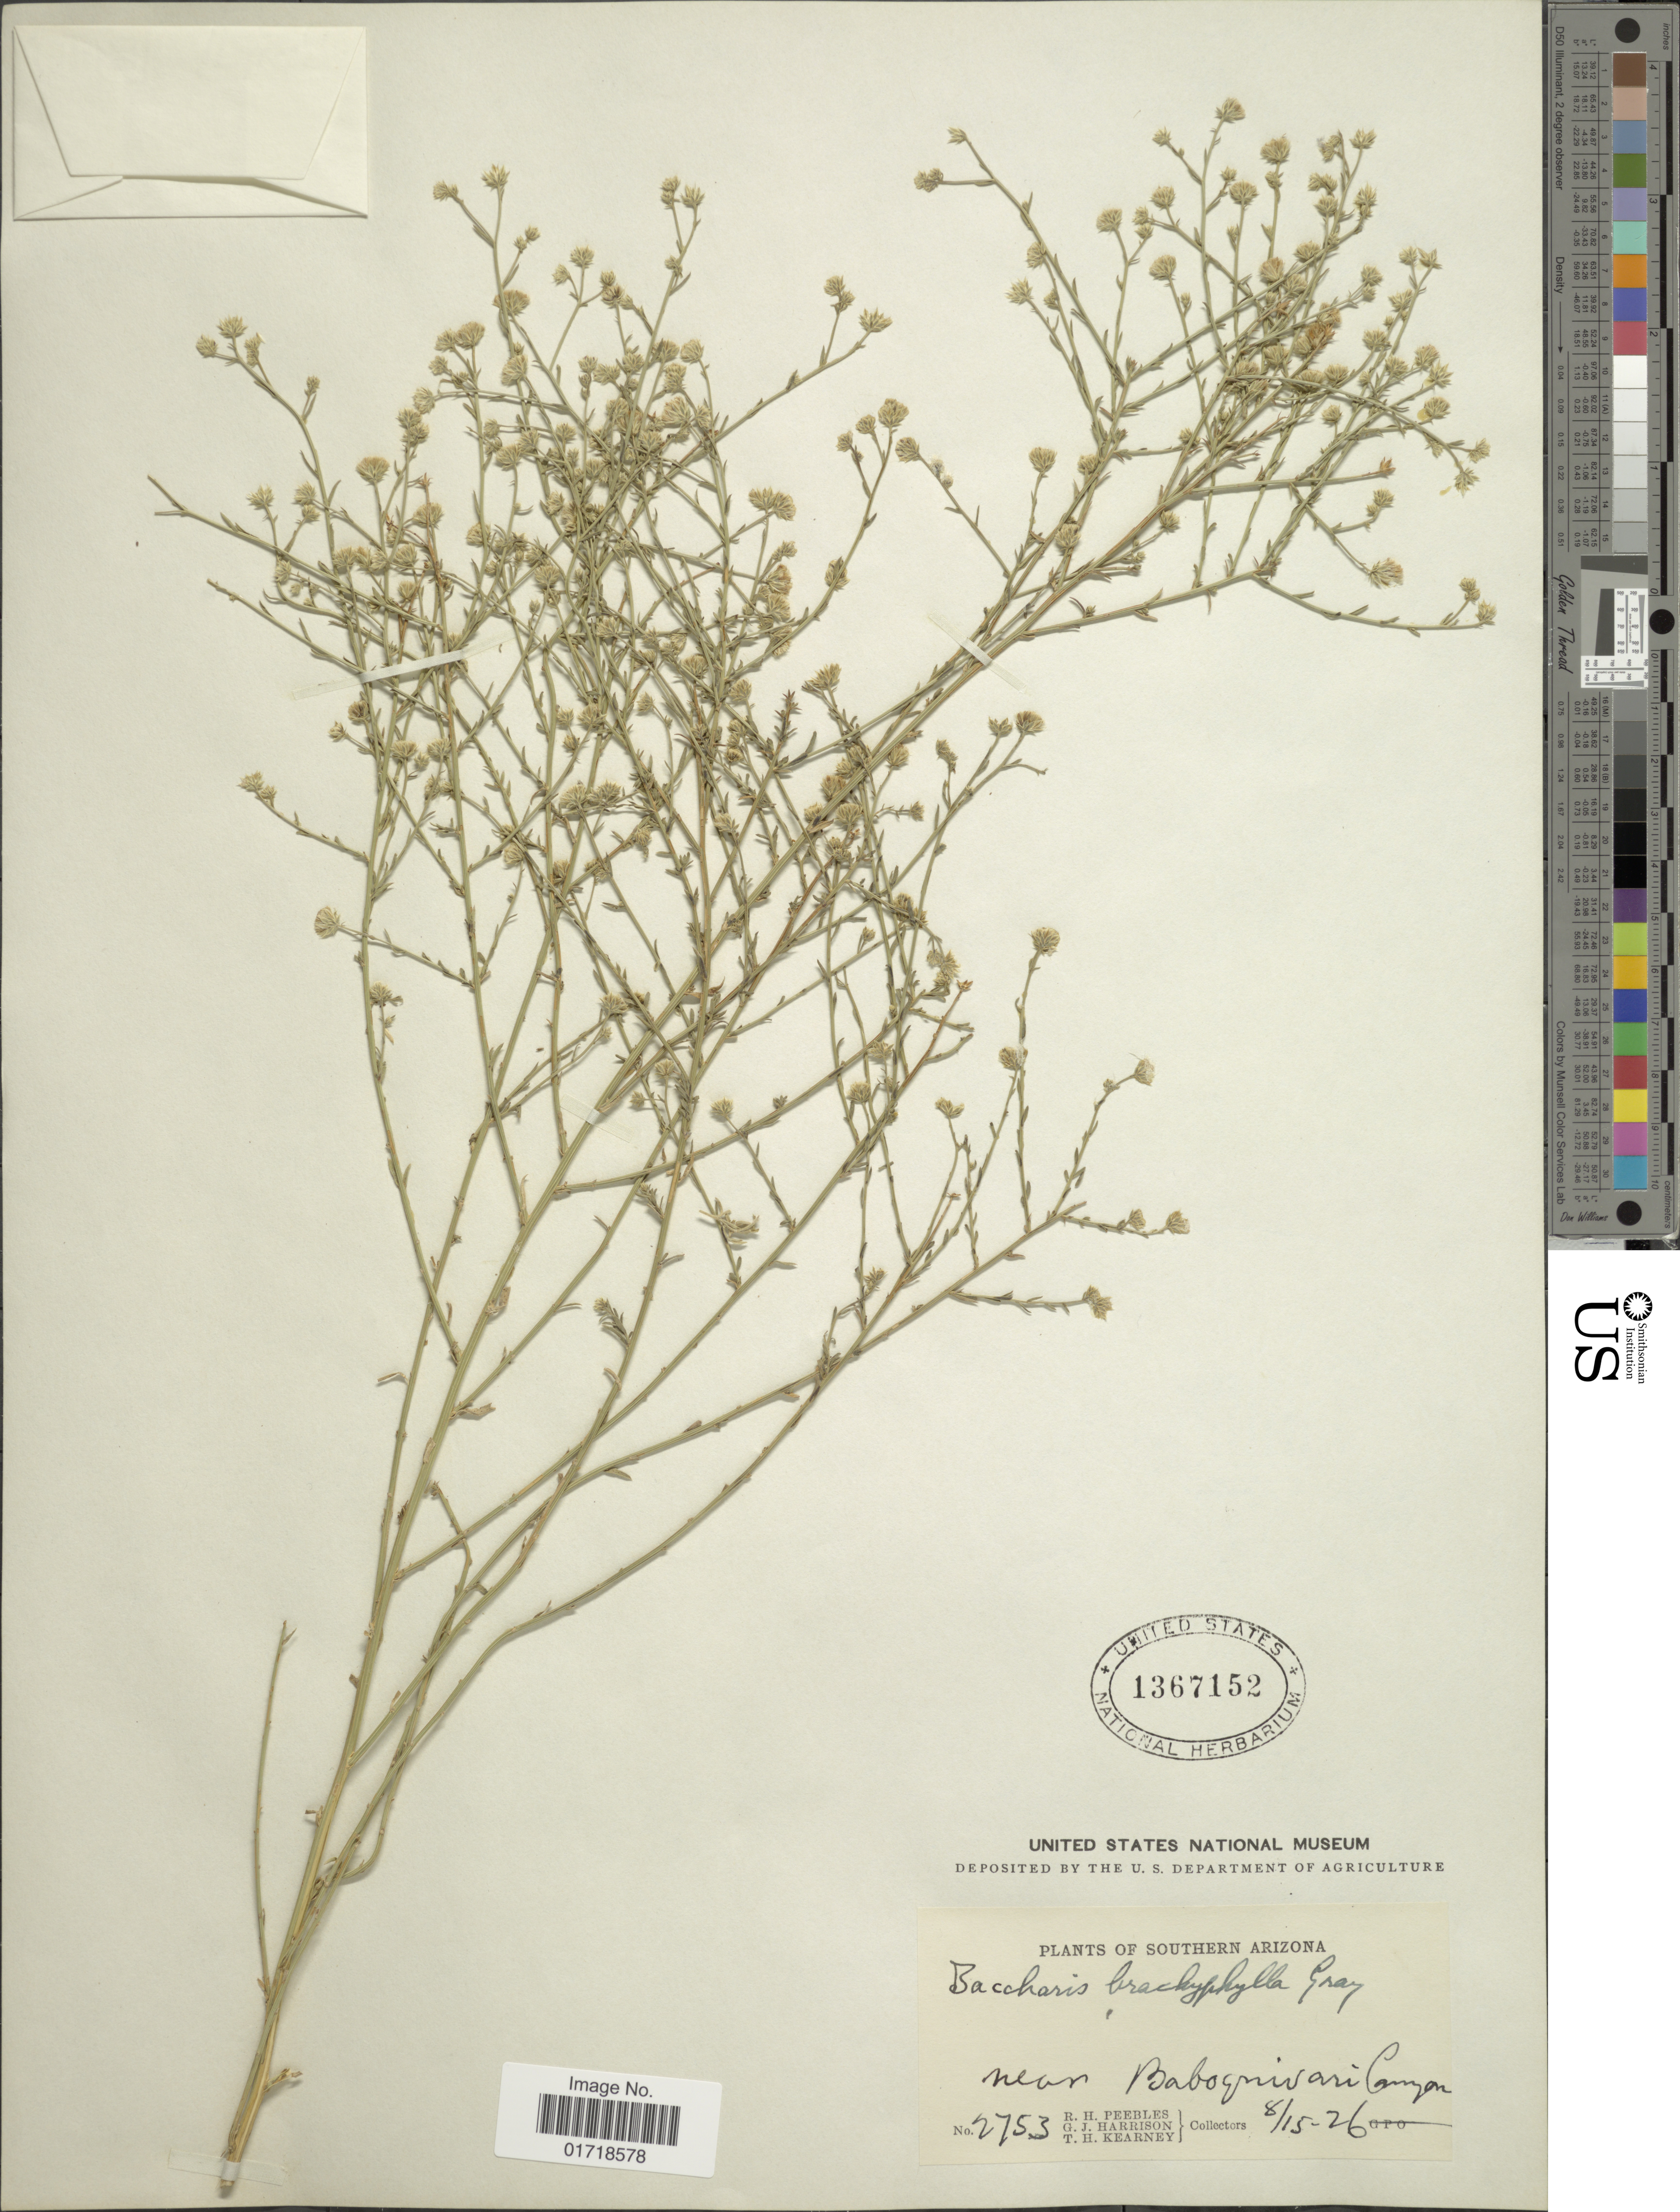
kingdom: Plantae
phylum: Tracheophyta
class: Magnoliopsida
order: Asterales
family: Asteraceae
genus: Baccharis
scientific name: Baccharis brachyphylla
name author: A. Gray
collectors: R. H. Peebles, G. J. Harrison & T. H. Kearney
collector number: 2753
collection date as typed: Transcribed d/m/y: 15/8/26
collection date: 1926-08-15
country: United States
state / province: Arizona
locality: Southern Arizona, near Baboquivari Canyon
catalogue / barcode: US 1367152